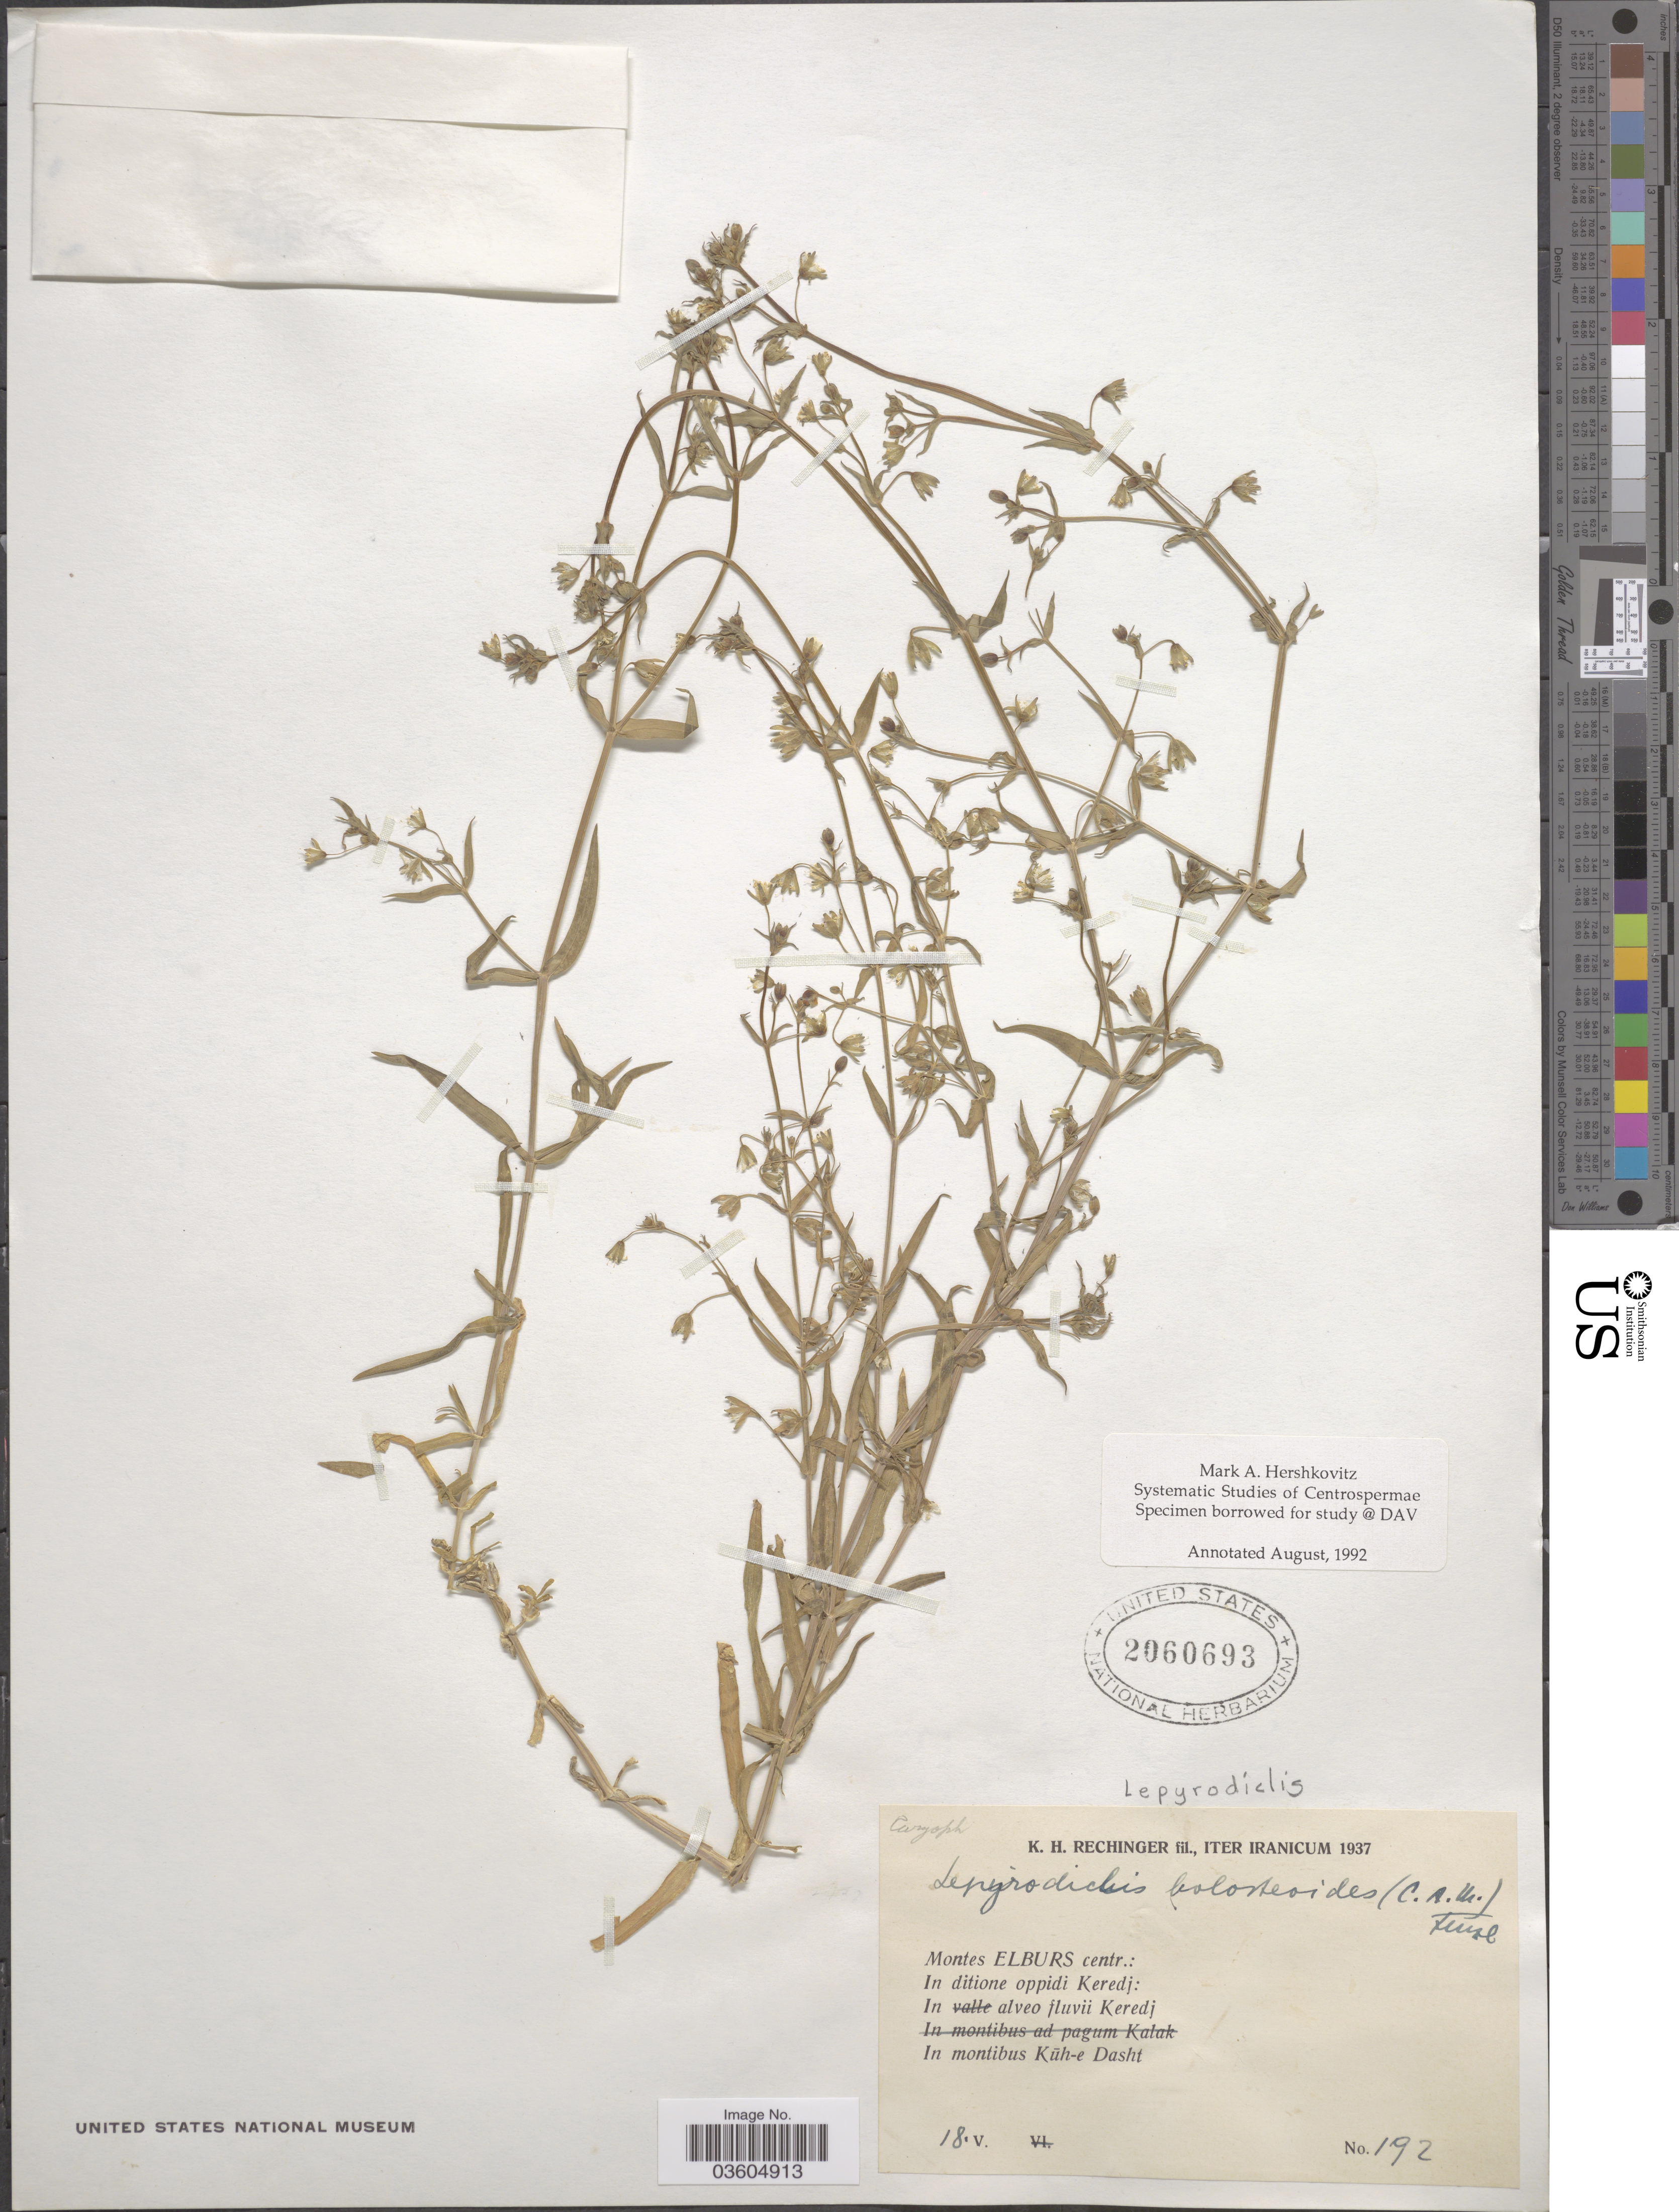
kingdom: Plantae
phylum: Tracheophyta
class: Magnoliopsida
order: Caryophyllales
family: Caryophyllaceae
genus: Lepyrodiclis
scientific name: Lepyrodiclis holosteoides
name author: (C.A. Mey.) Fenzl ex Fisch. & C.A. Mey.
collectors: K. H. Rechinger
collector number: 192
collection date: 1937-05-18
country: Iran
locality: Montes Elburs centr.: In ditione oppidi Keredj: In alveo fluvii Keredj. In montibus Kûh-e Dasht.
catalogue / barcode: US 2060693